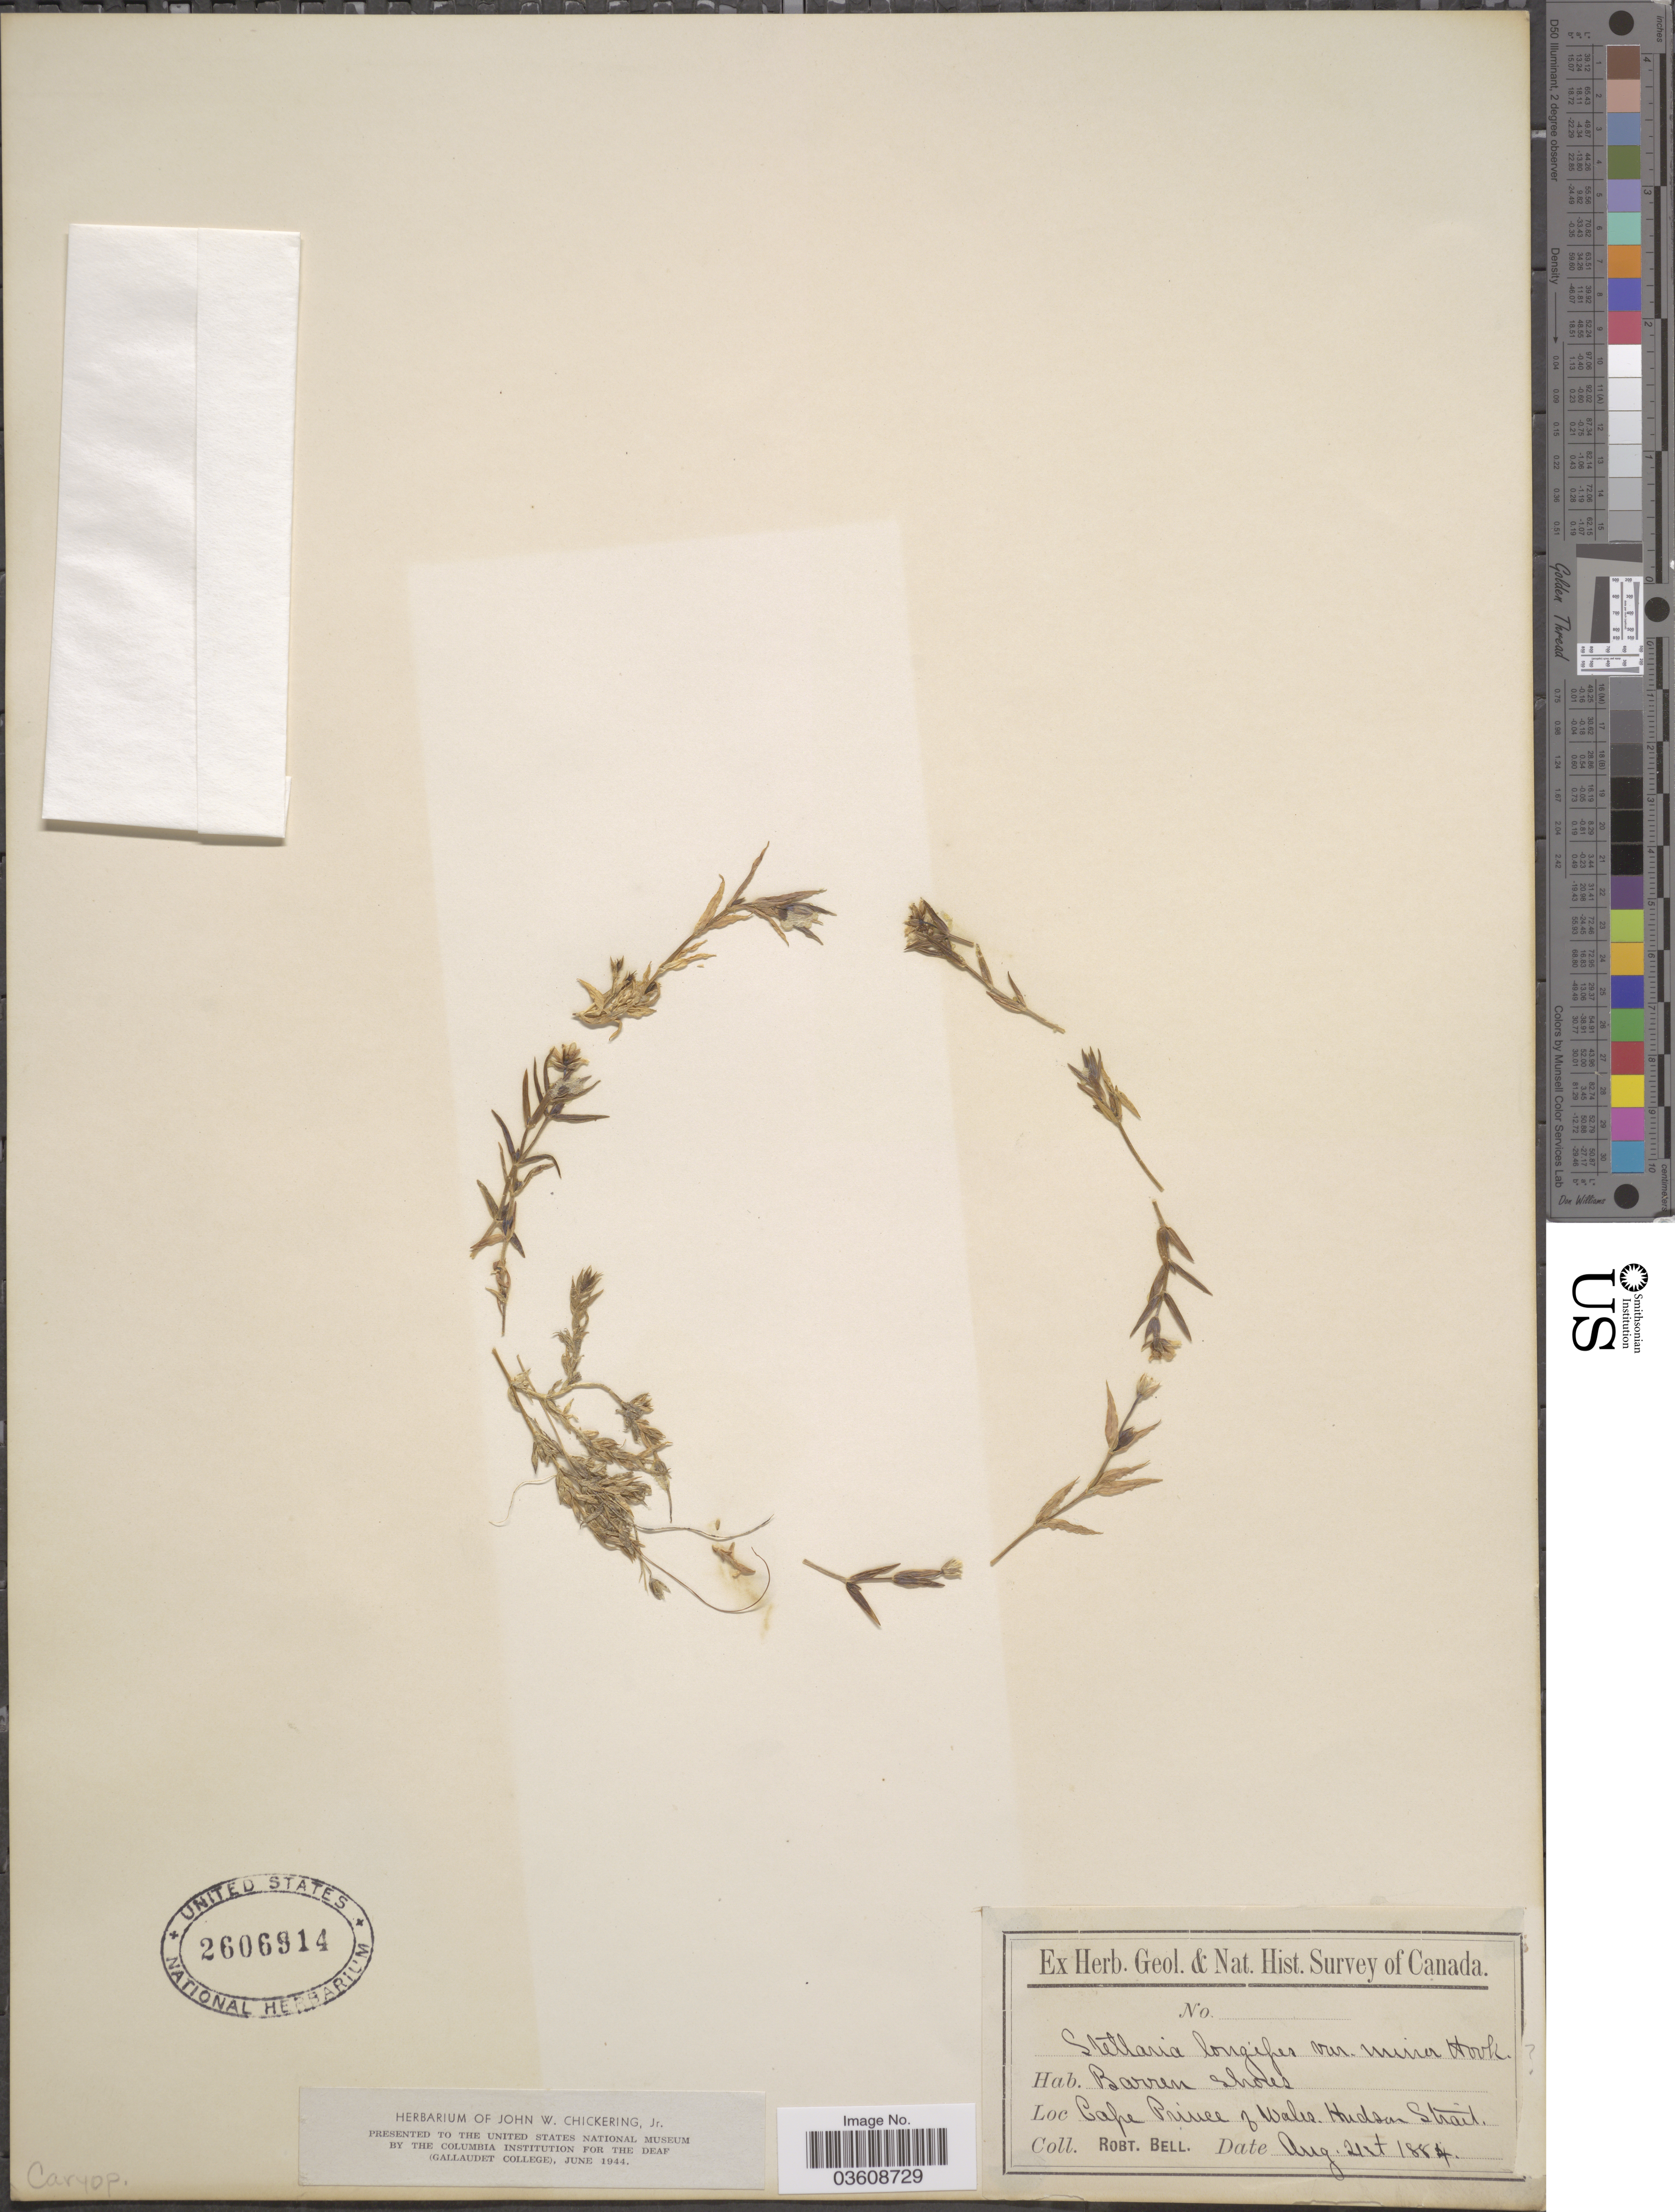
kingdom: Plantae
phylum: Tracheophyta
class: Magnoliopsida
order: Caryophyllales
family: Caryophyllaceae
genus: Stellaria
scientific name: Stellaria longipes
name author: Goldie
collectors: R. Bell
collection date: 1884-08-21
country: Australia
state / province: Queensland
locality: Cape Prince of Wales. Hudson Strait.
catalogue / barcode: US 2606914